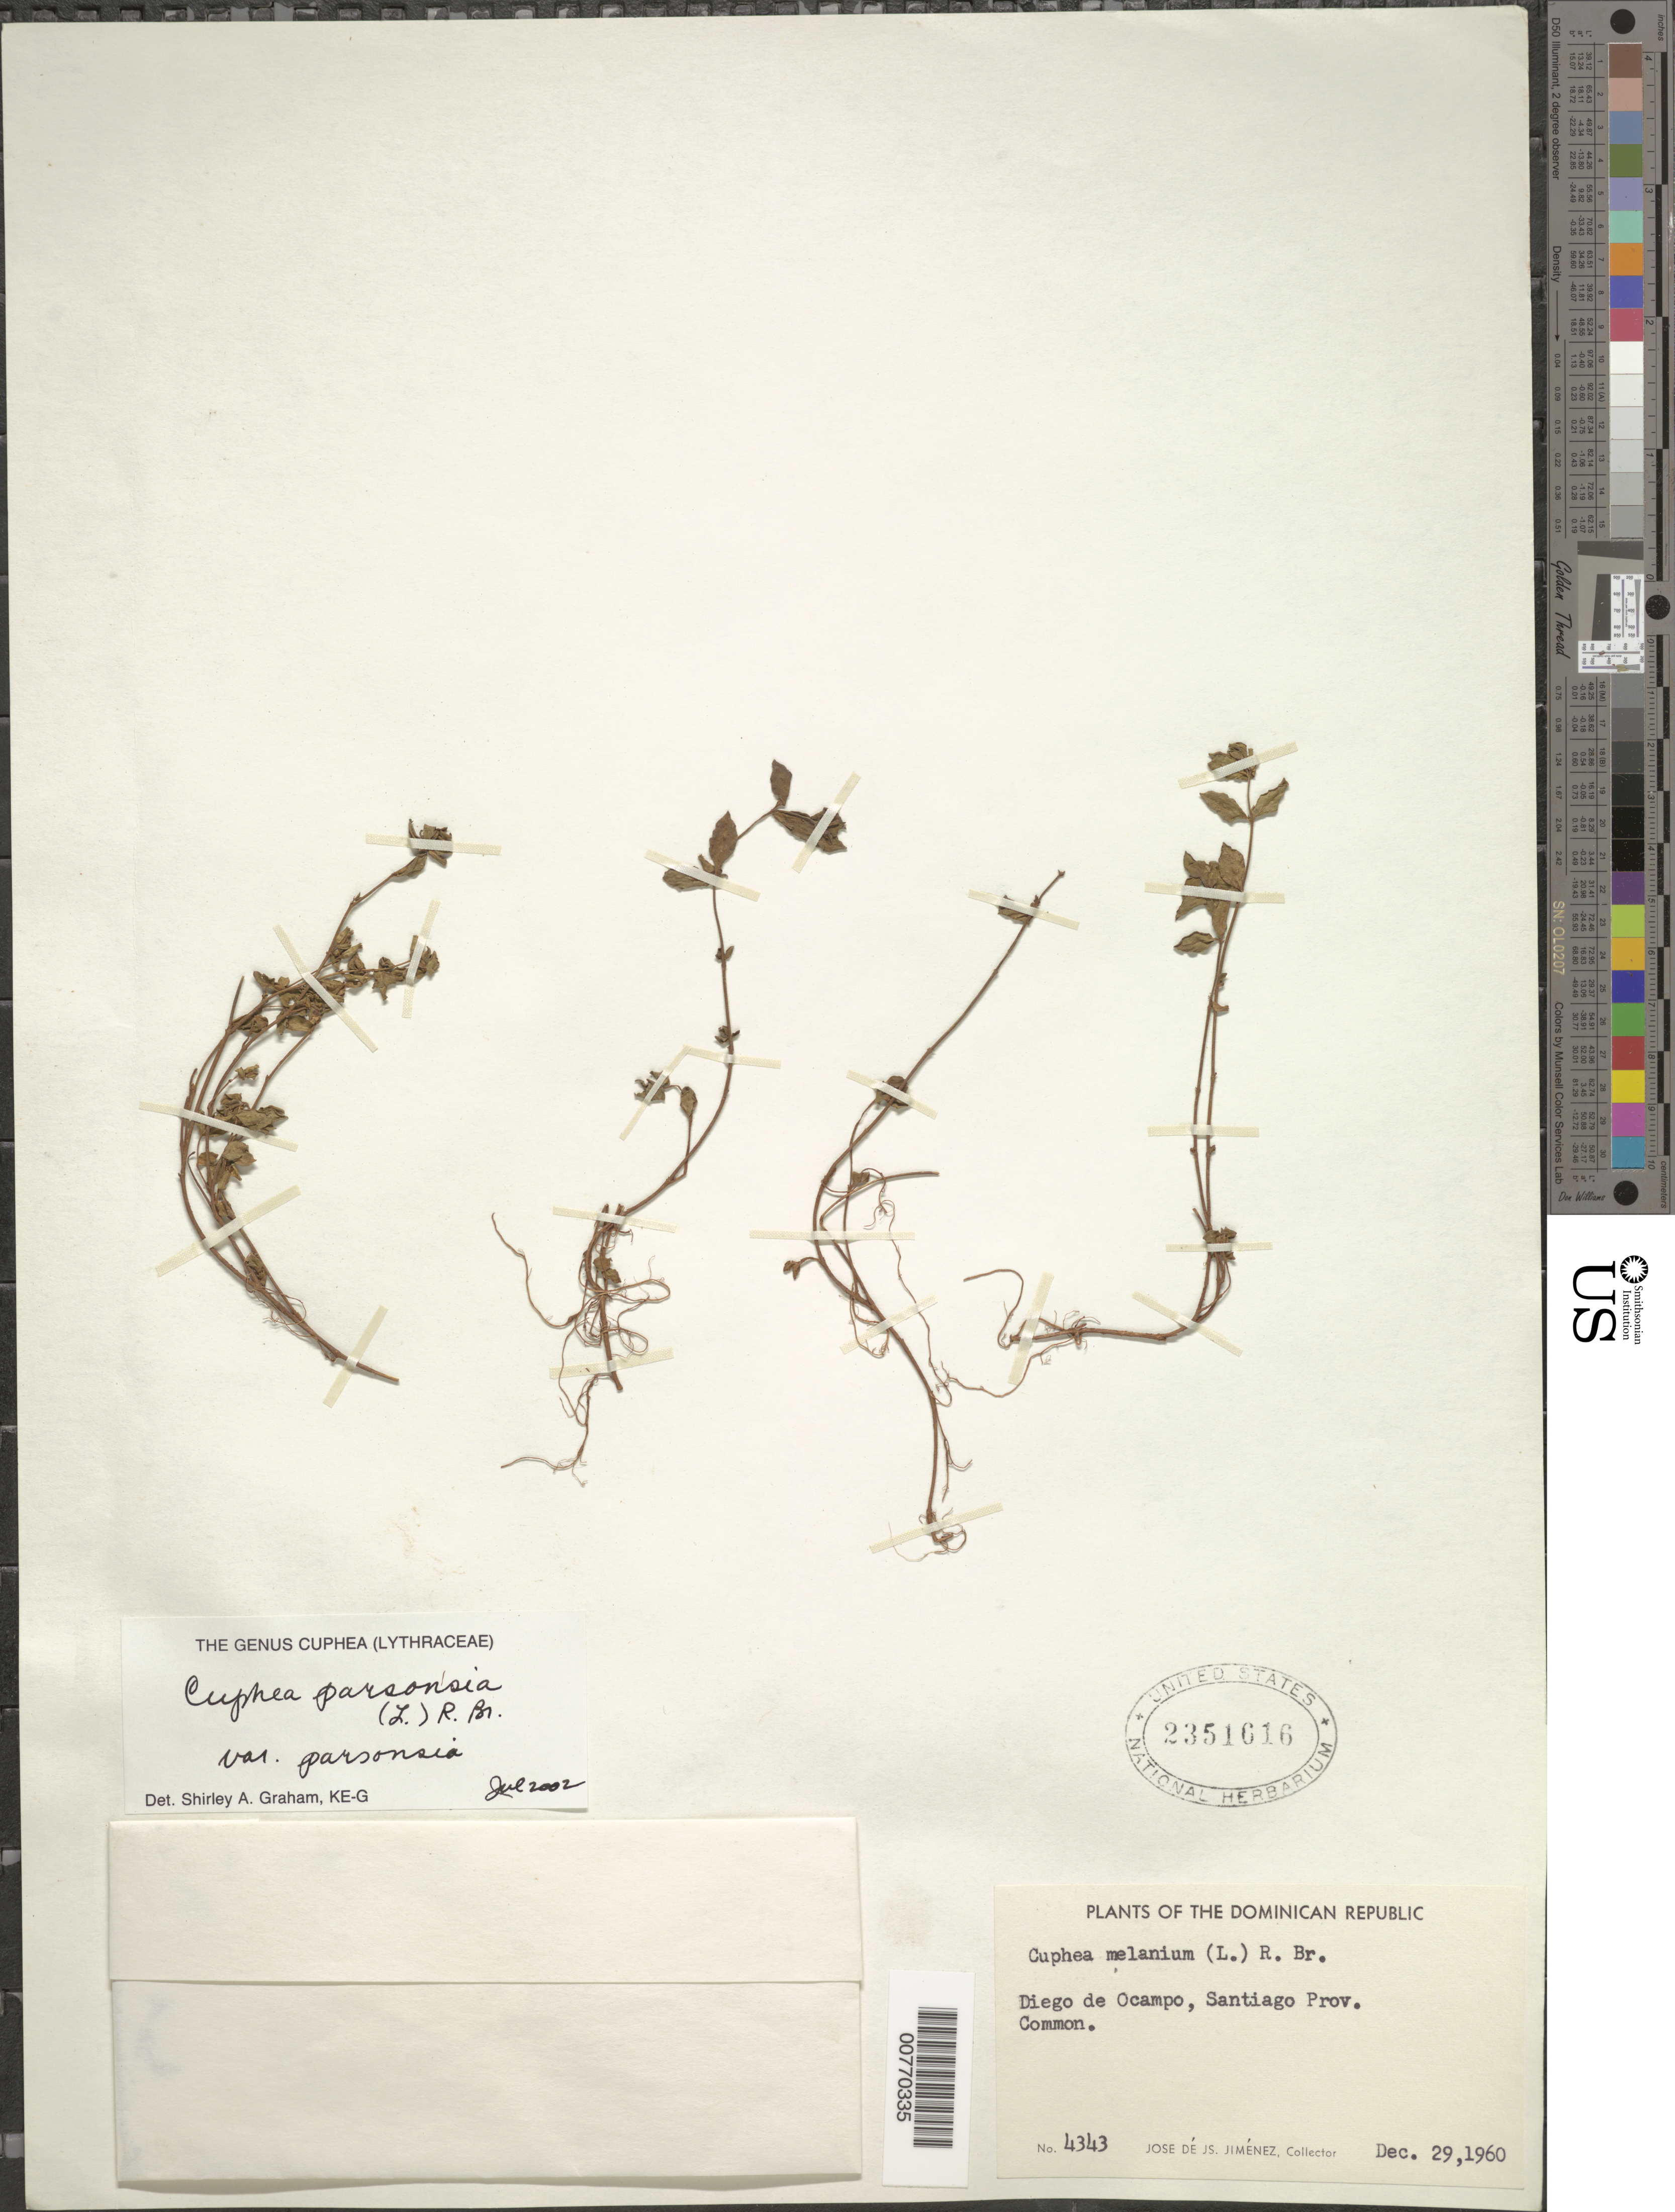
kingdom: Plantae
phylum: Tracheophyta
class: Magnoliopsida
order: Myrtales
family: Lythraceae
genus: Cuphea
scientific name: Cuphea parsonsia var. parsonsia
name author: (L.) R. Br. ex Steud.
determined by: Graham, Shirley Ann Tousch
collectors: J. J. Jiménez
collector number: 4343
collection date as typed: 29 Dec 1960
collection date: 1960-12-29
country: Dominican Republic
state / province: Santiago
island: Hispaniola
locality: Diego de Ocampo.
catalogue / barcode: US 2351616